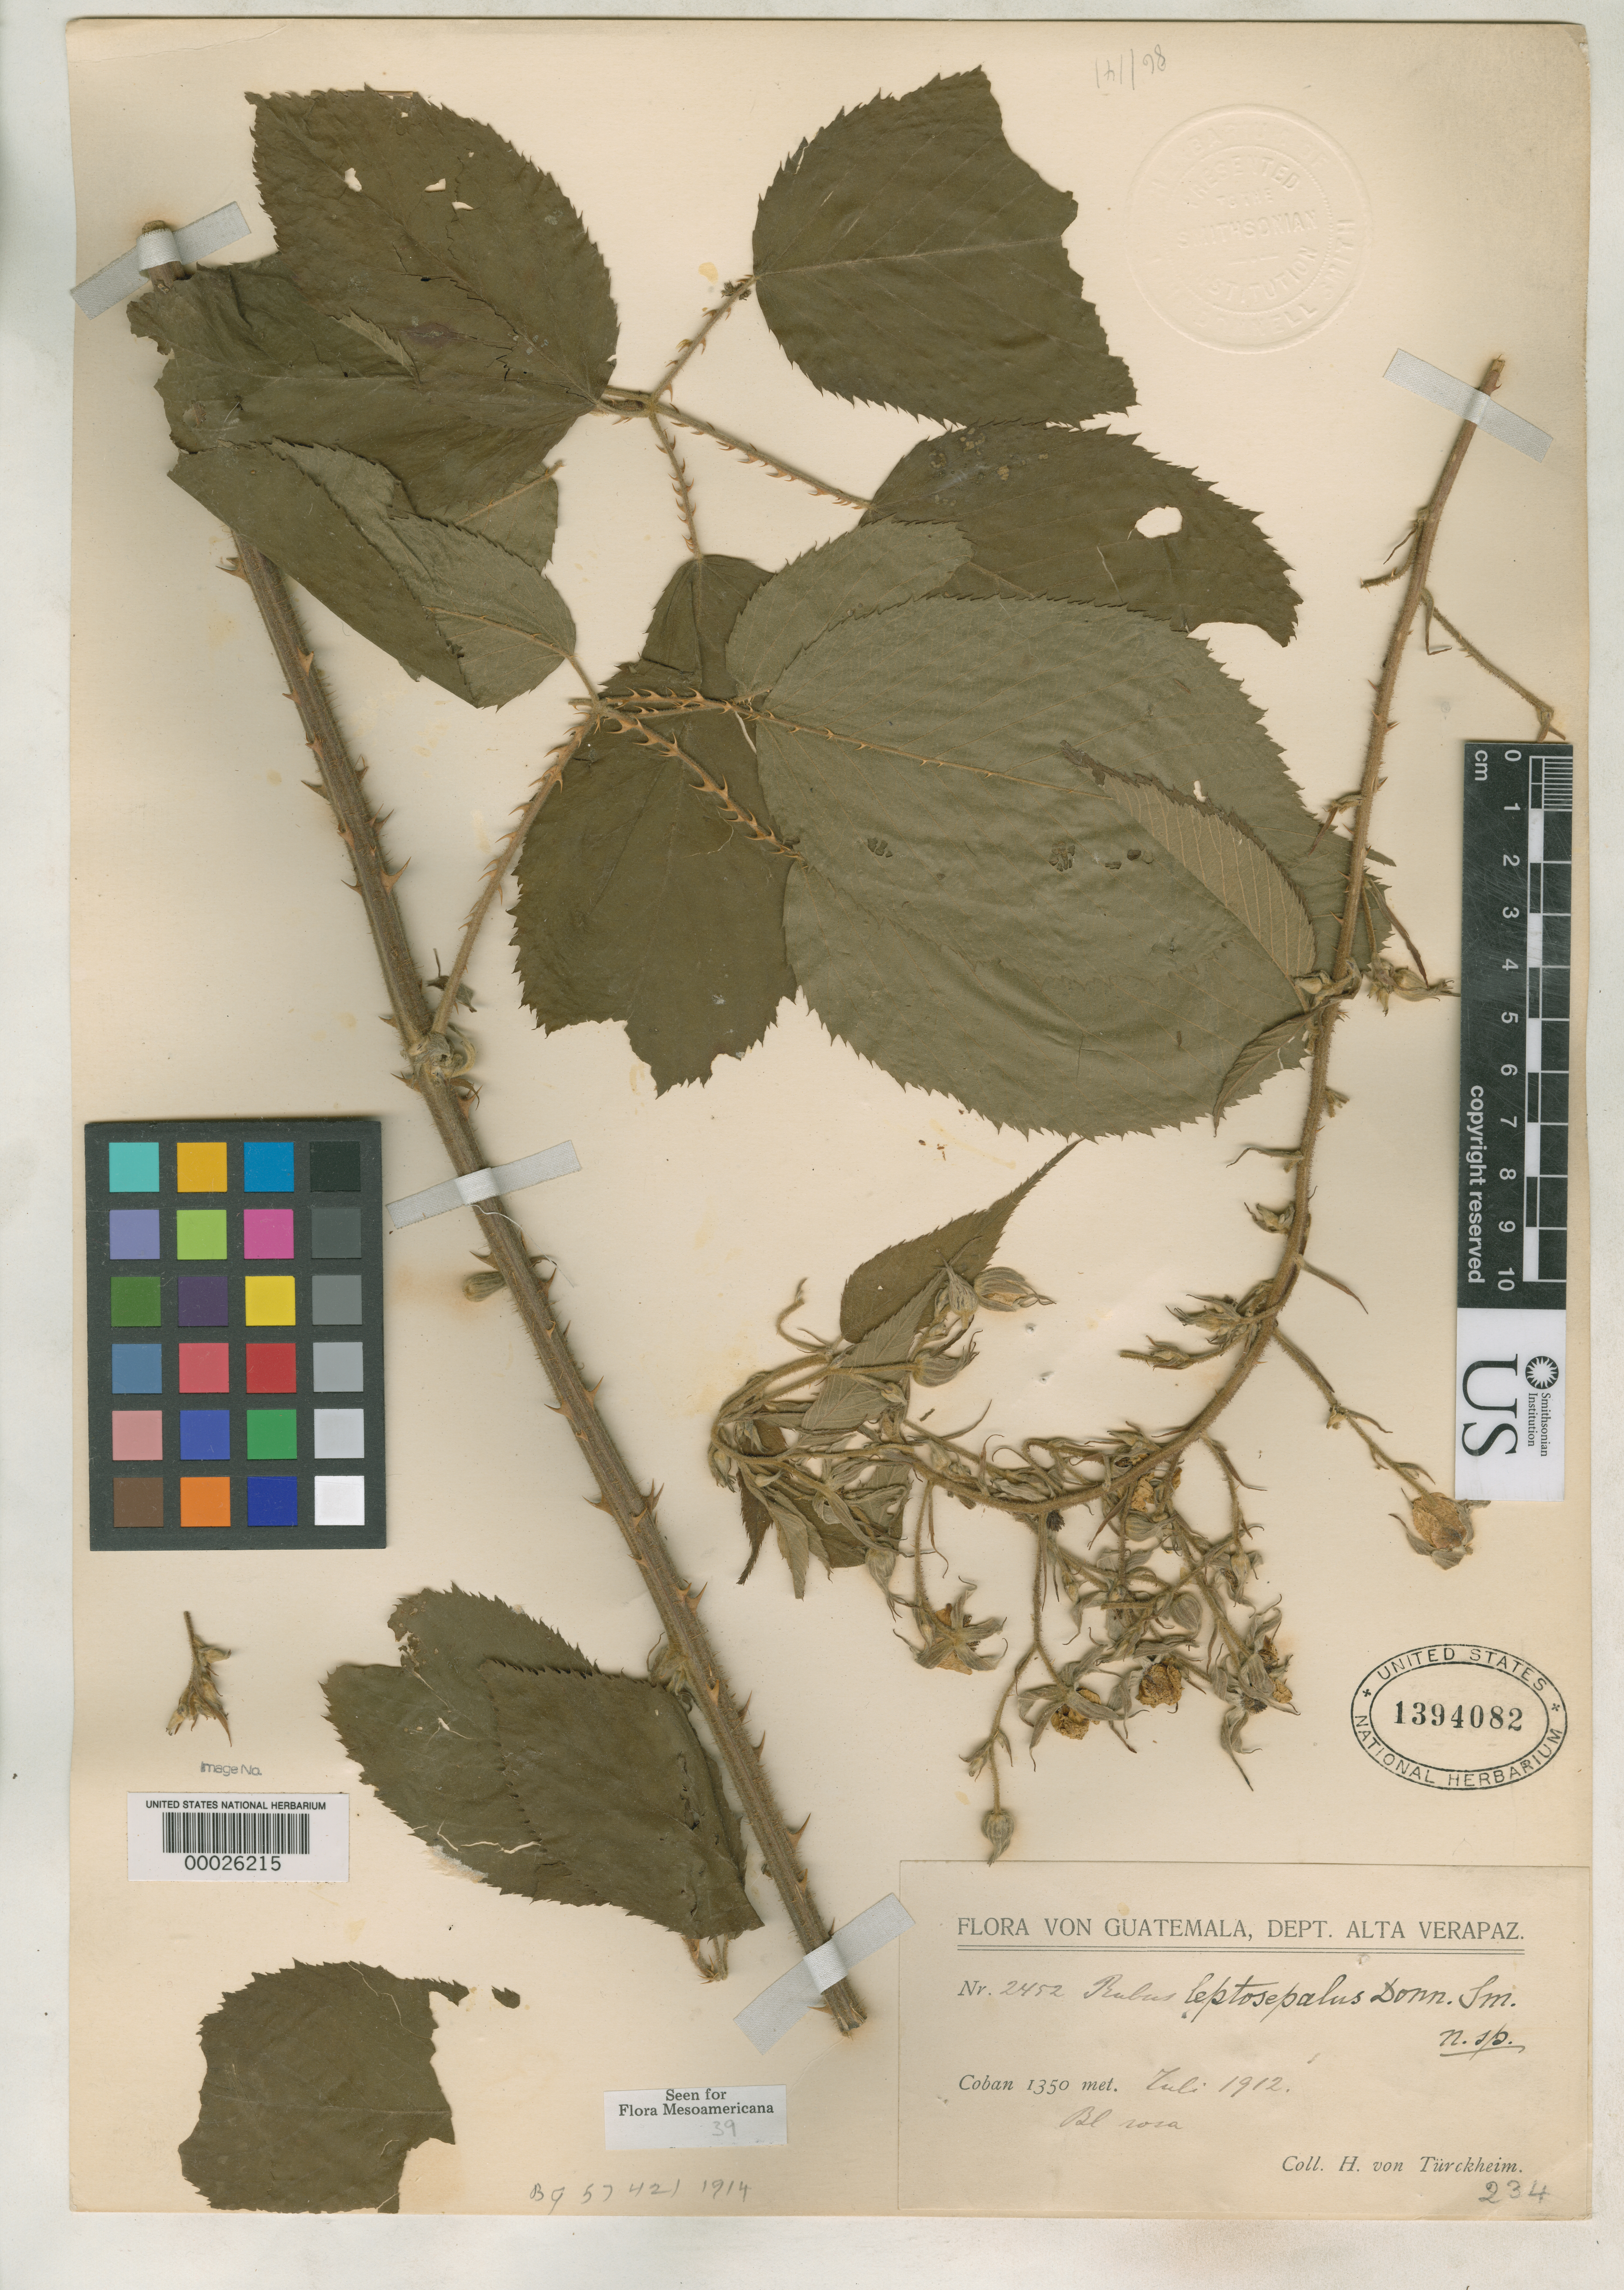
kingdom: Plantae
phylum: Tracheophyta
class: Magnoliopsida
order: Rosales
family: Rosaceae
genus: Rubus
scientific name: Rubus leptosepalus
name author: Donn. Sm.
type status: Type Collection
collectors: H. von Türckheim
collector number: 2452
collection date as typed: Jul 1912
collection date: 1912-07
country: Guatemala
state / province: Alta Verapaz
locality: Cobán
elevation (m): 1350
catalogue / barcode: US 1394082